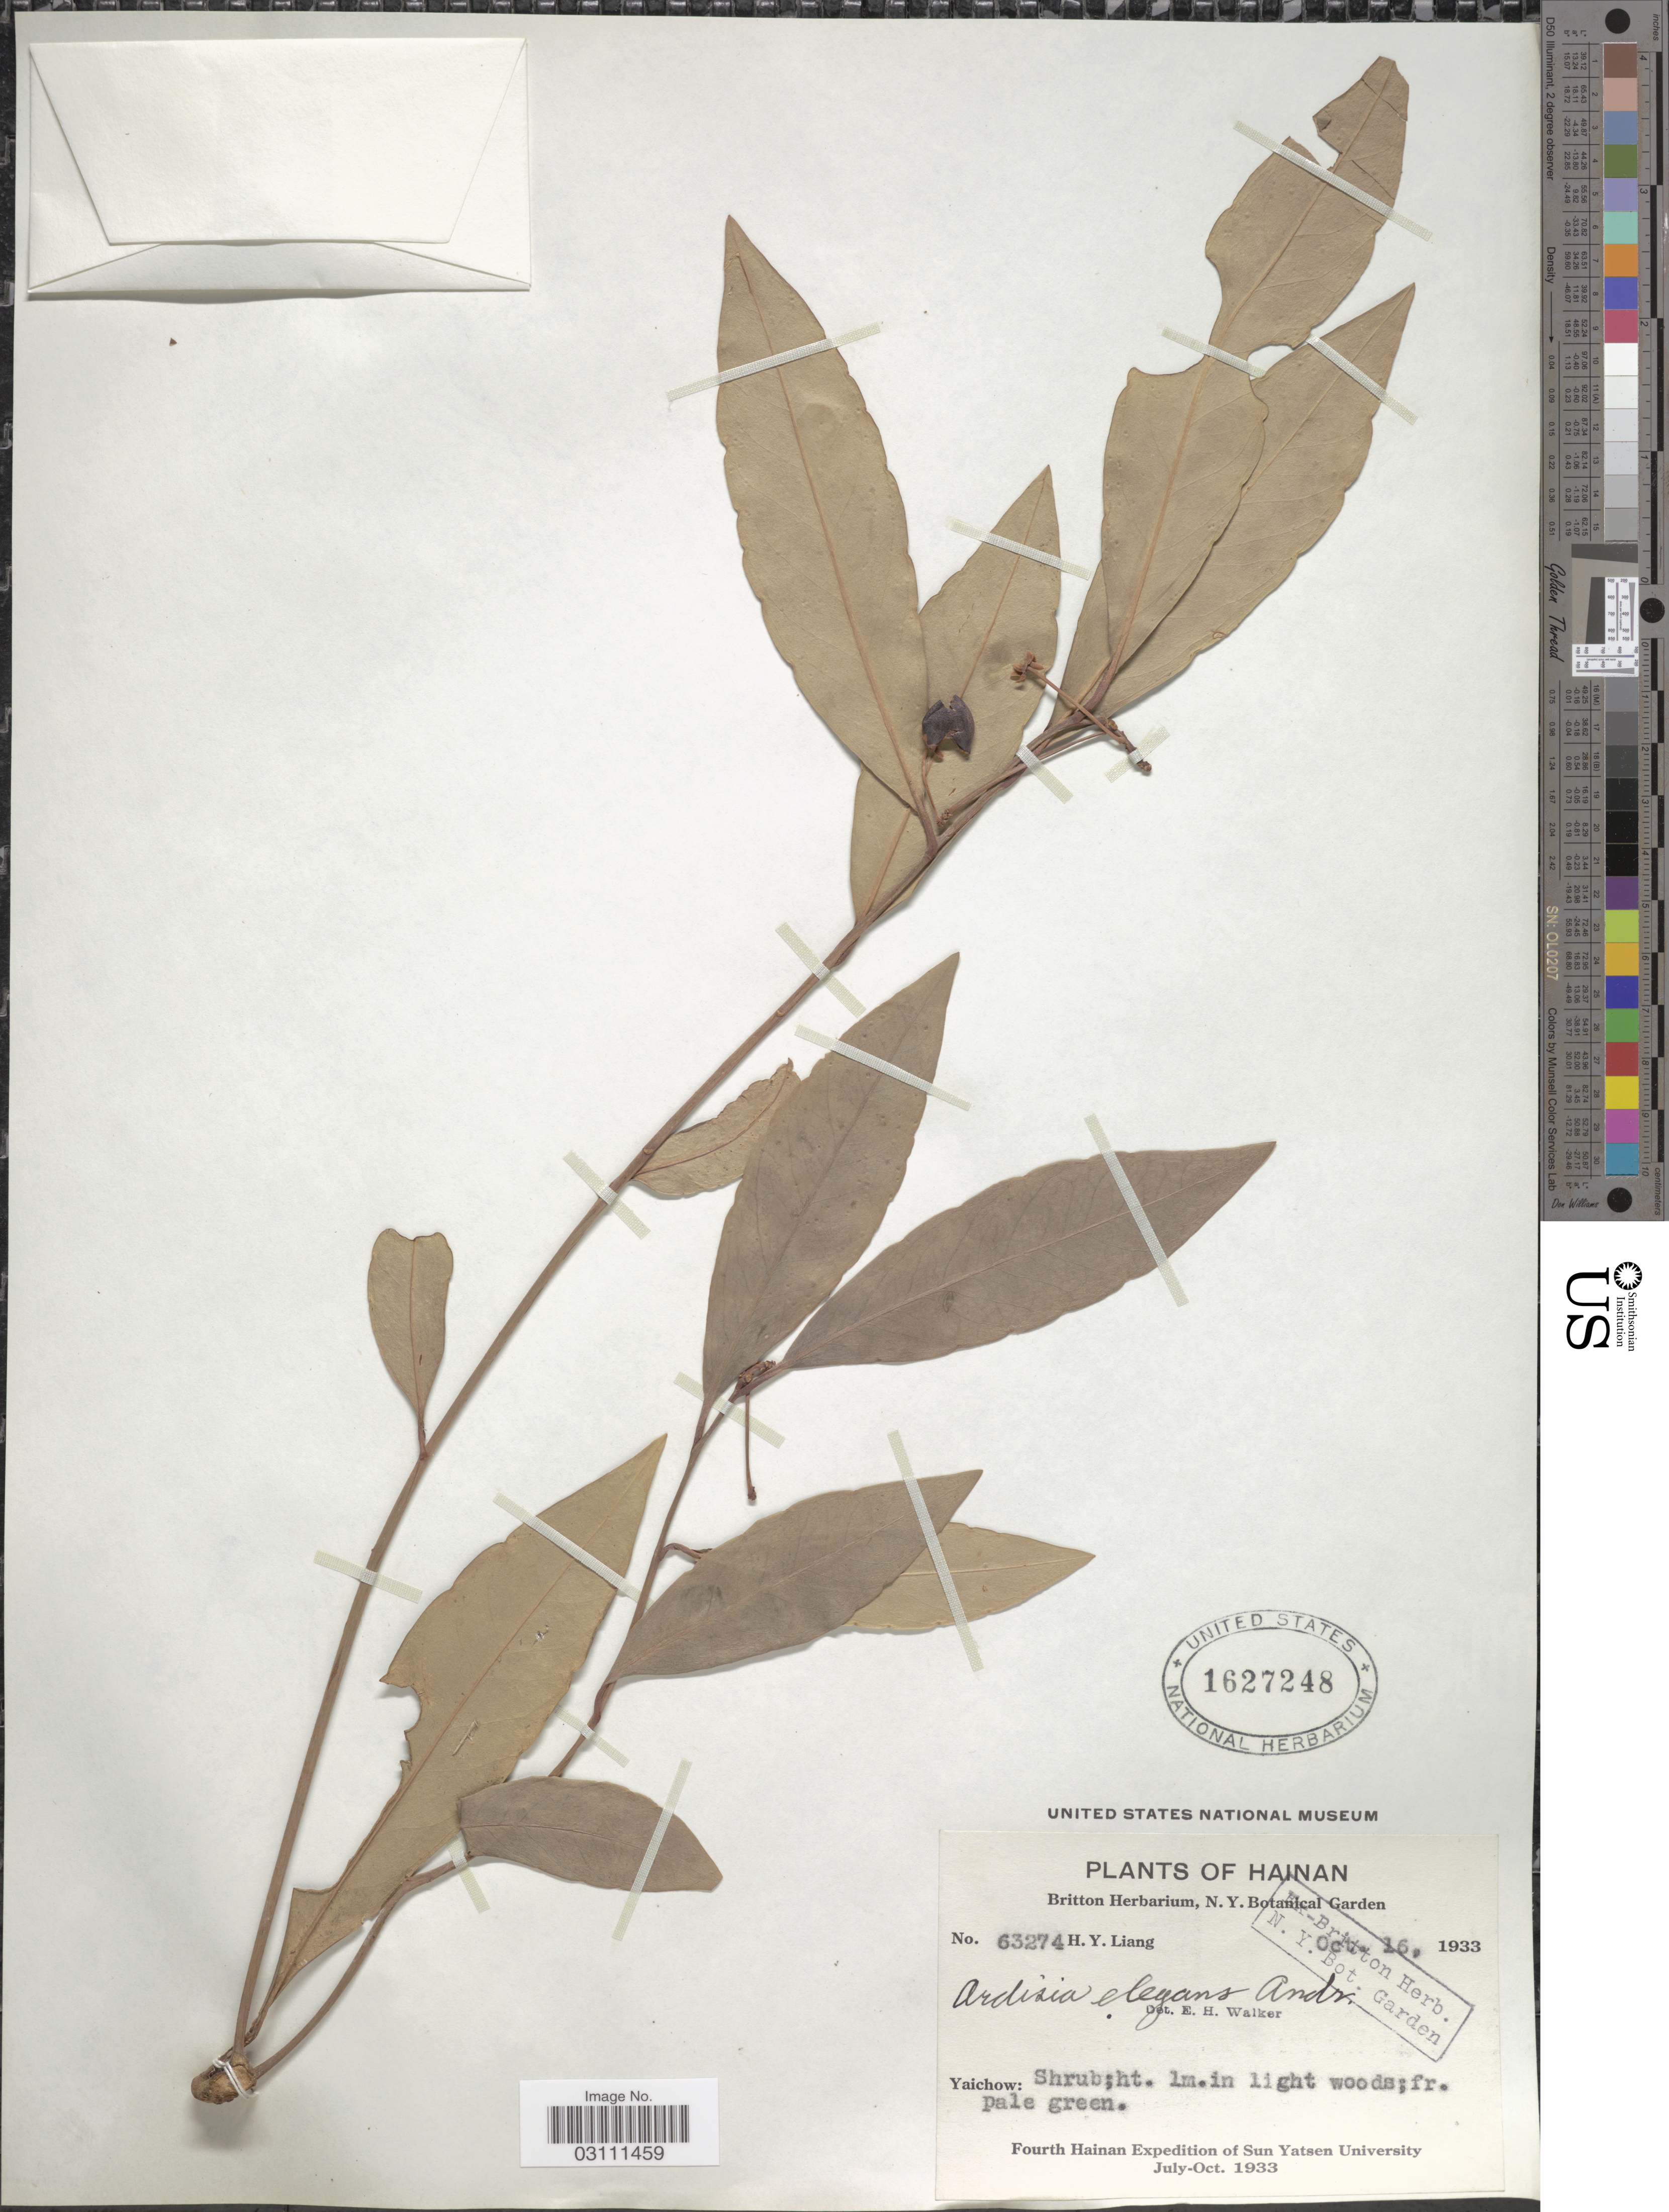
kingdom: Plantae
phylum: Tracheophyta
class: Magnoliopsida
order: Ericales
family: Primulaceae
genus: Ardisia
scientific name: Ardisia elegans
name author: Andrews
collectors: H. Y. Liang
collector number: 63274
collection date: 1933-10-16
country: China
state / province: Hainan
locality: Yaichow.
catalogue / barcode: US 1627248